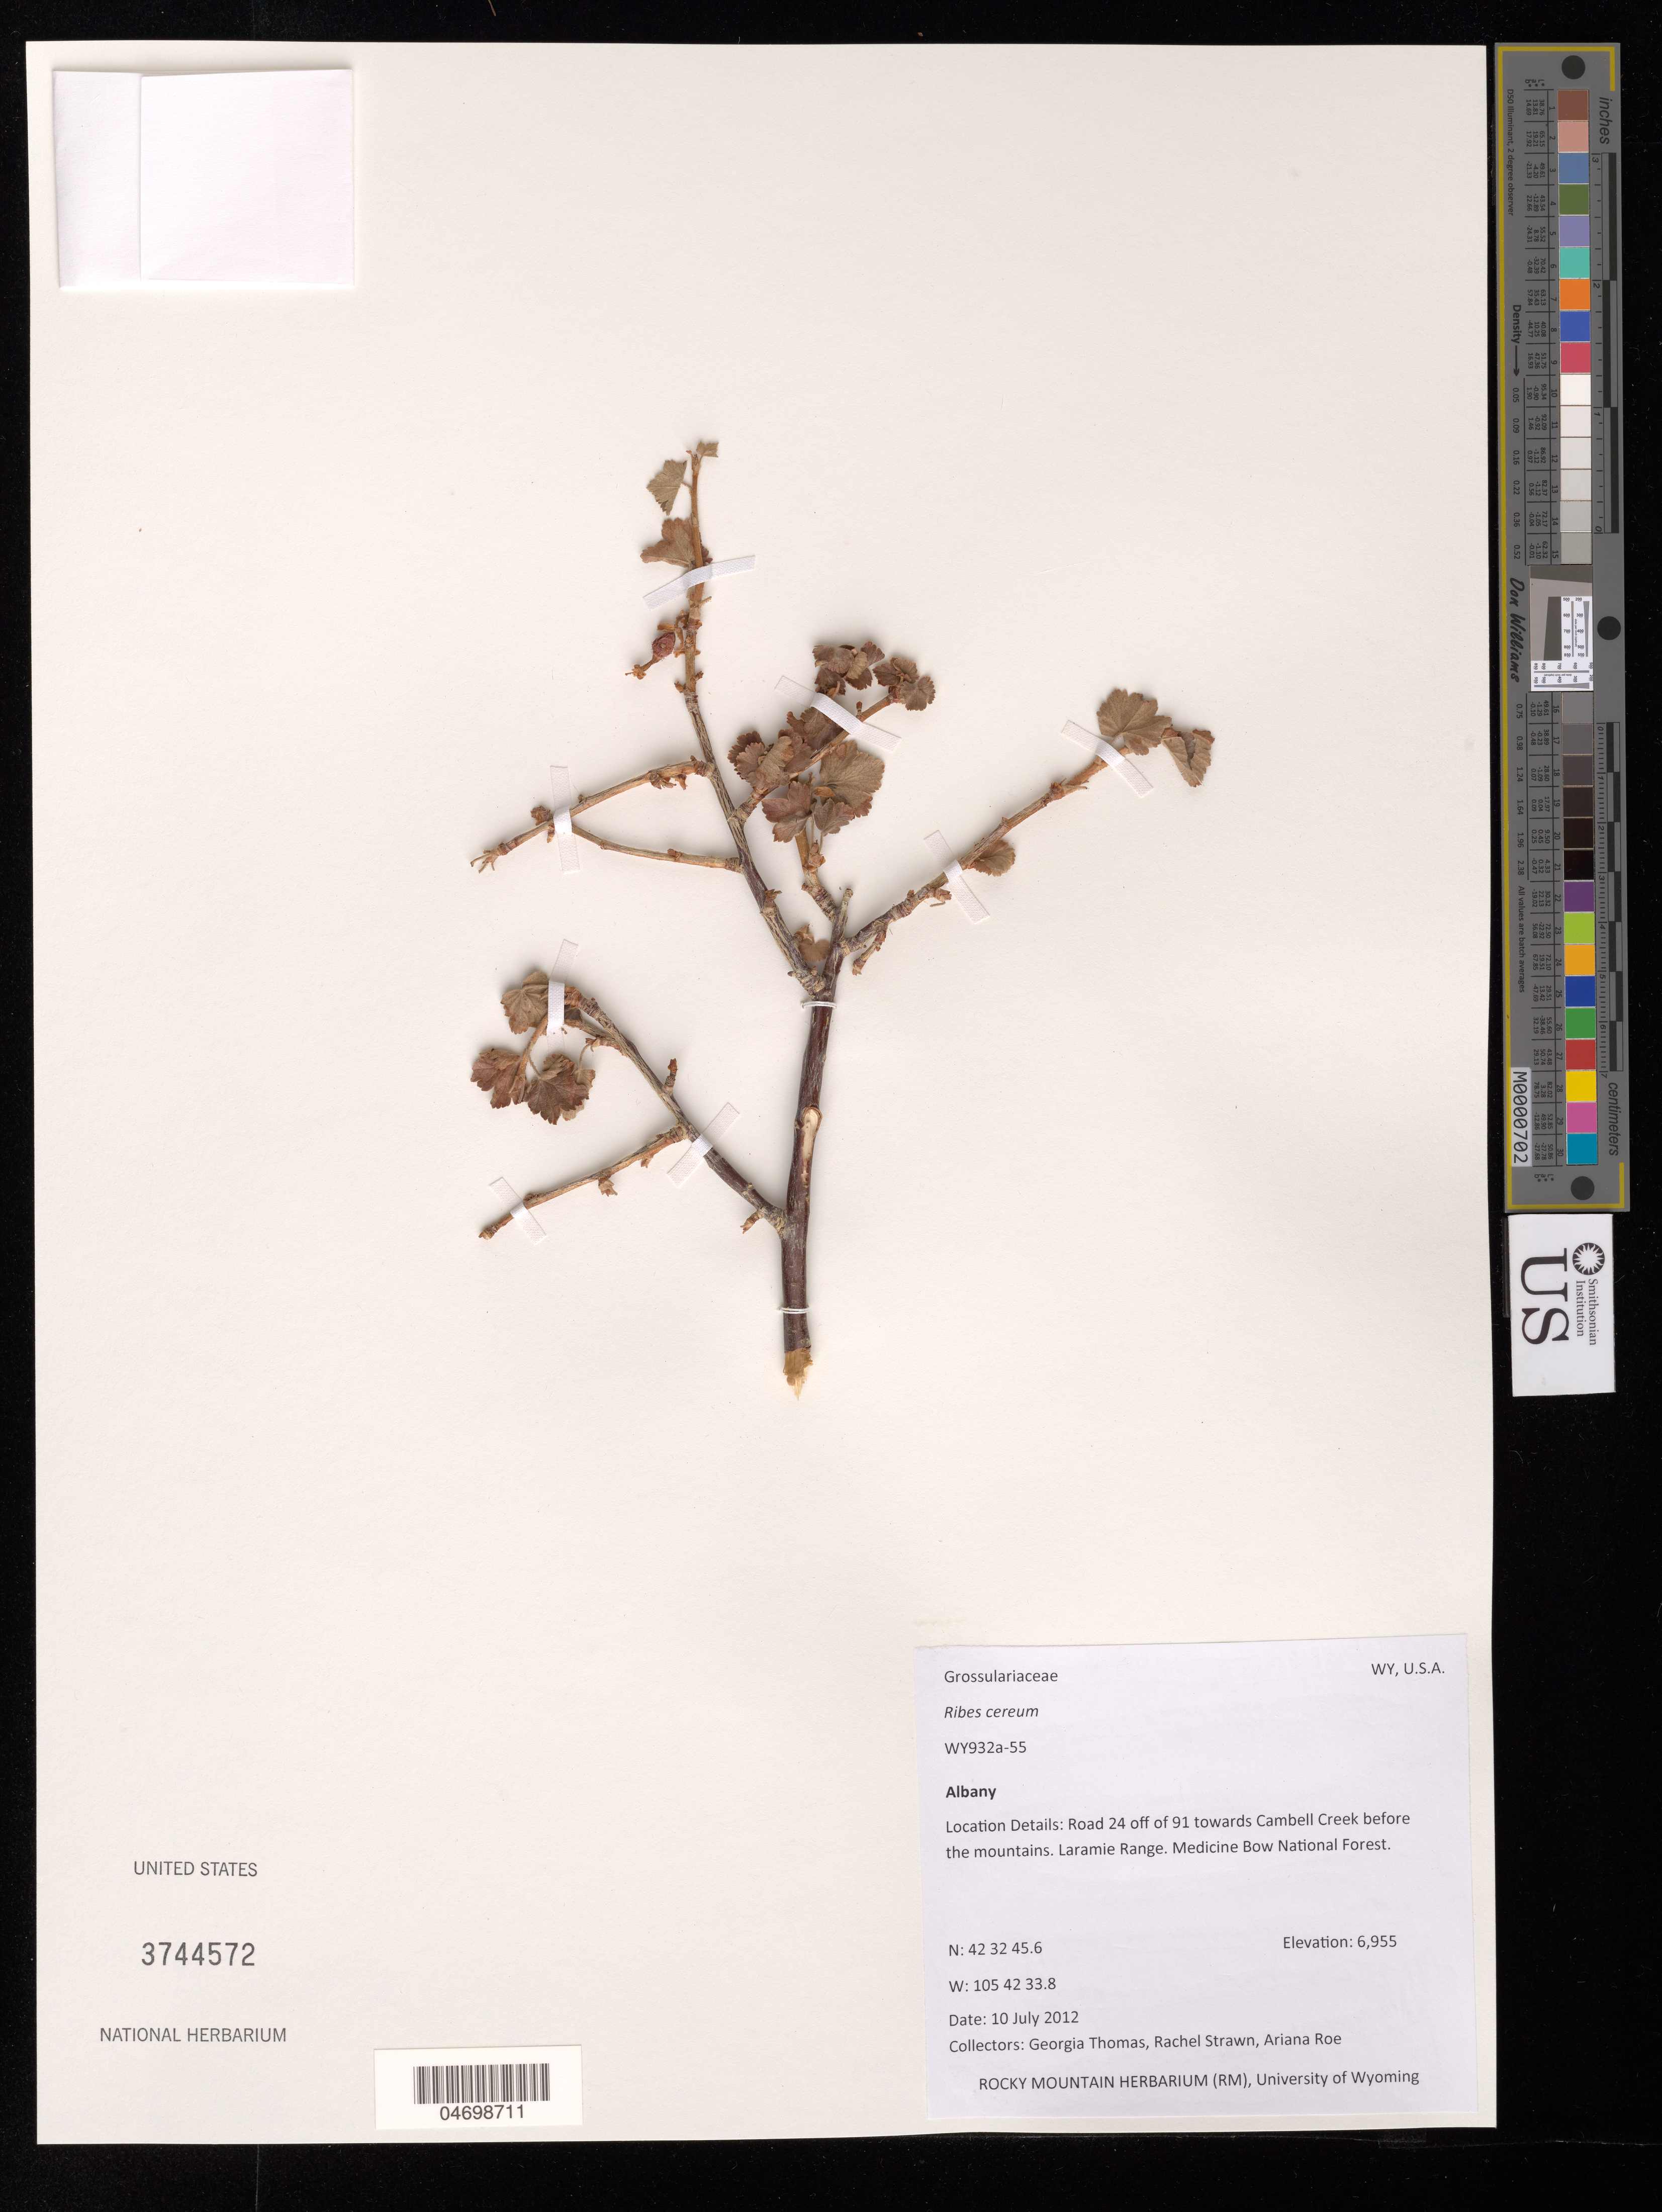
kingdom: Plantae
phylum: Tracheophyta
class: Magnoliopsida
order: Saxifragales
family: Grossulariaceae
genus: Ribes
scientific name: Ribes cereum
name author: Douglas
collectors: G. Thomas, R. Strawn & A. Roe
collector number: WY932A-55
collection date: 2012-07-10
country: United States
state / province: Wyoming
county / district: Albany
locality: Road 24 off of 91 towards Cambell Creek before the mountains. Laramie Range. Medicine Bow National Forest.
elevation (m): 2120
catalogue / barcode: US 3744572